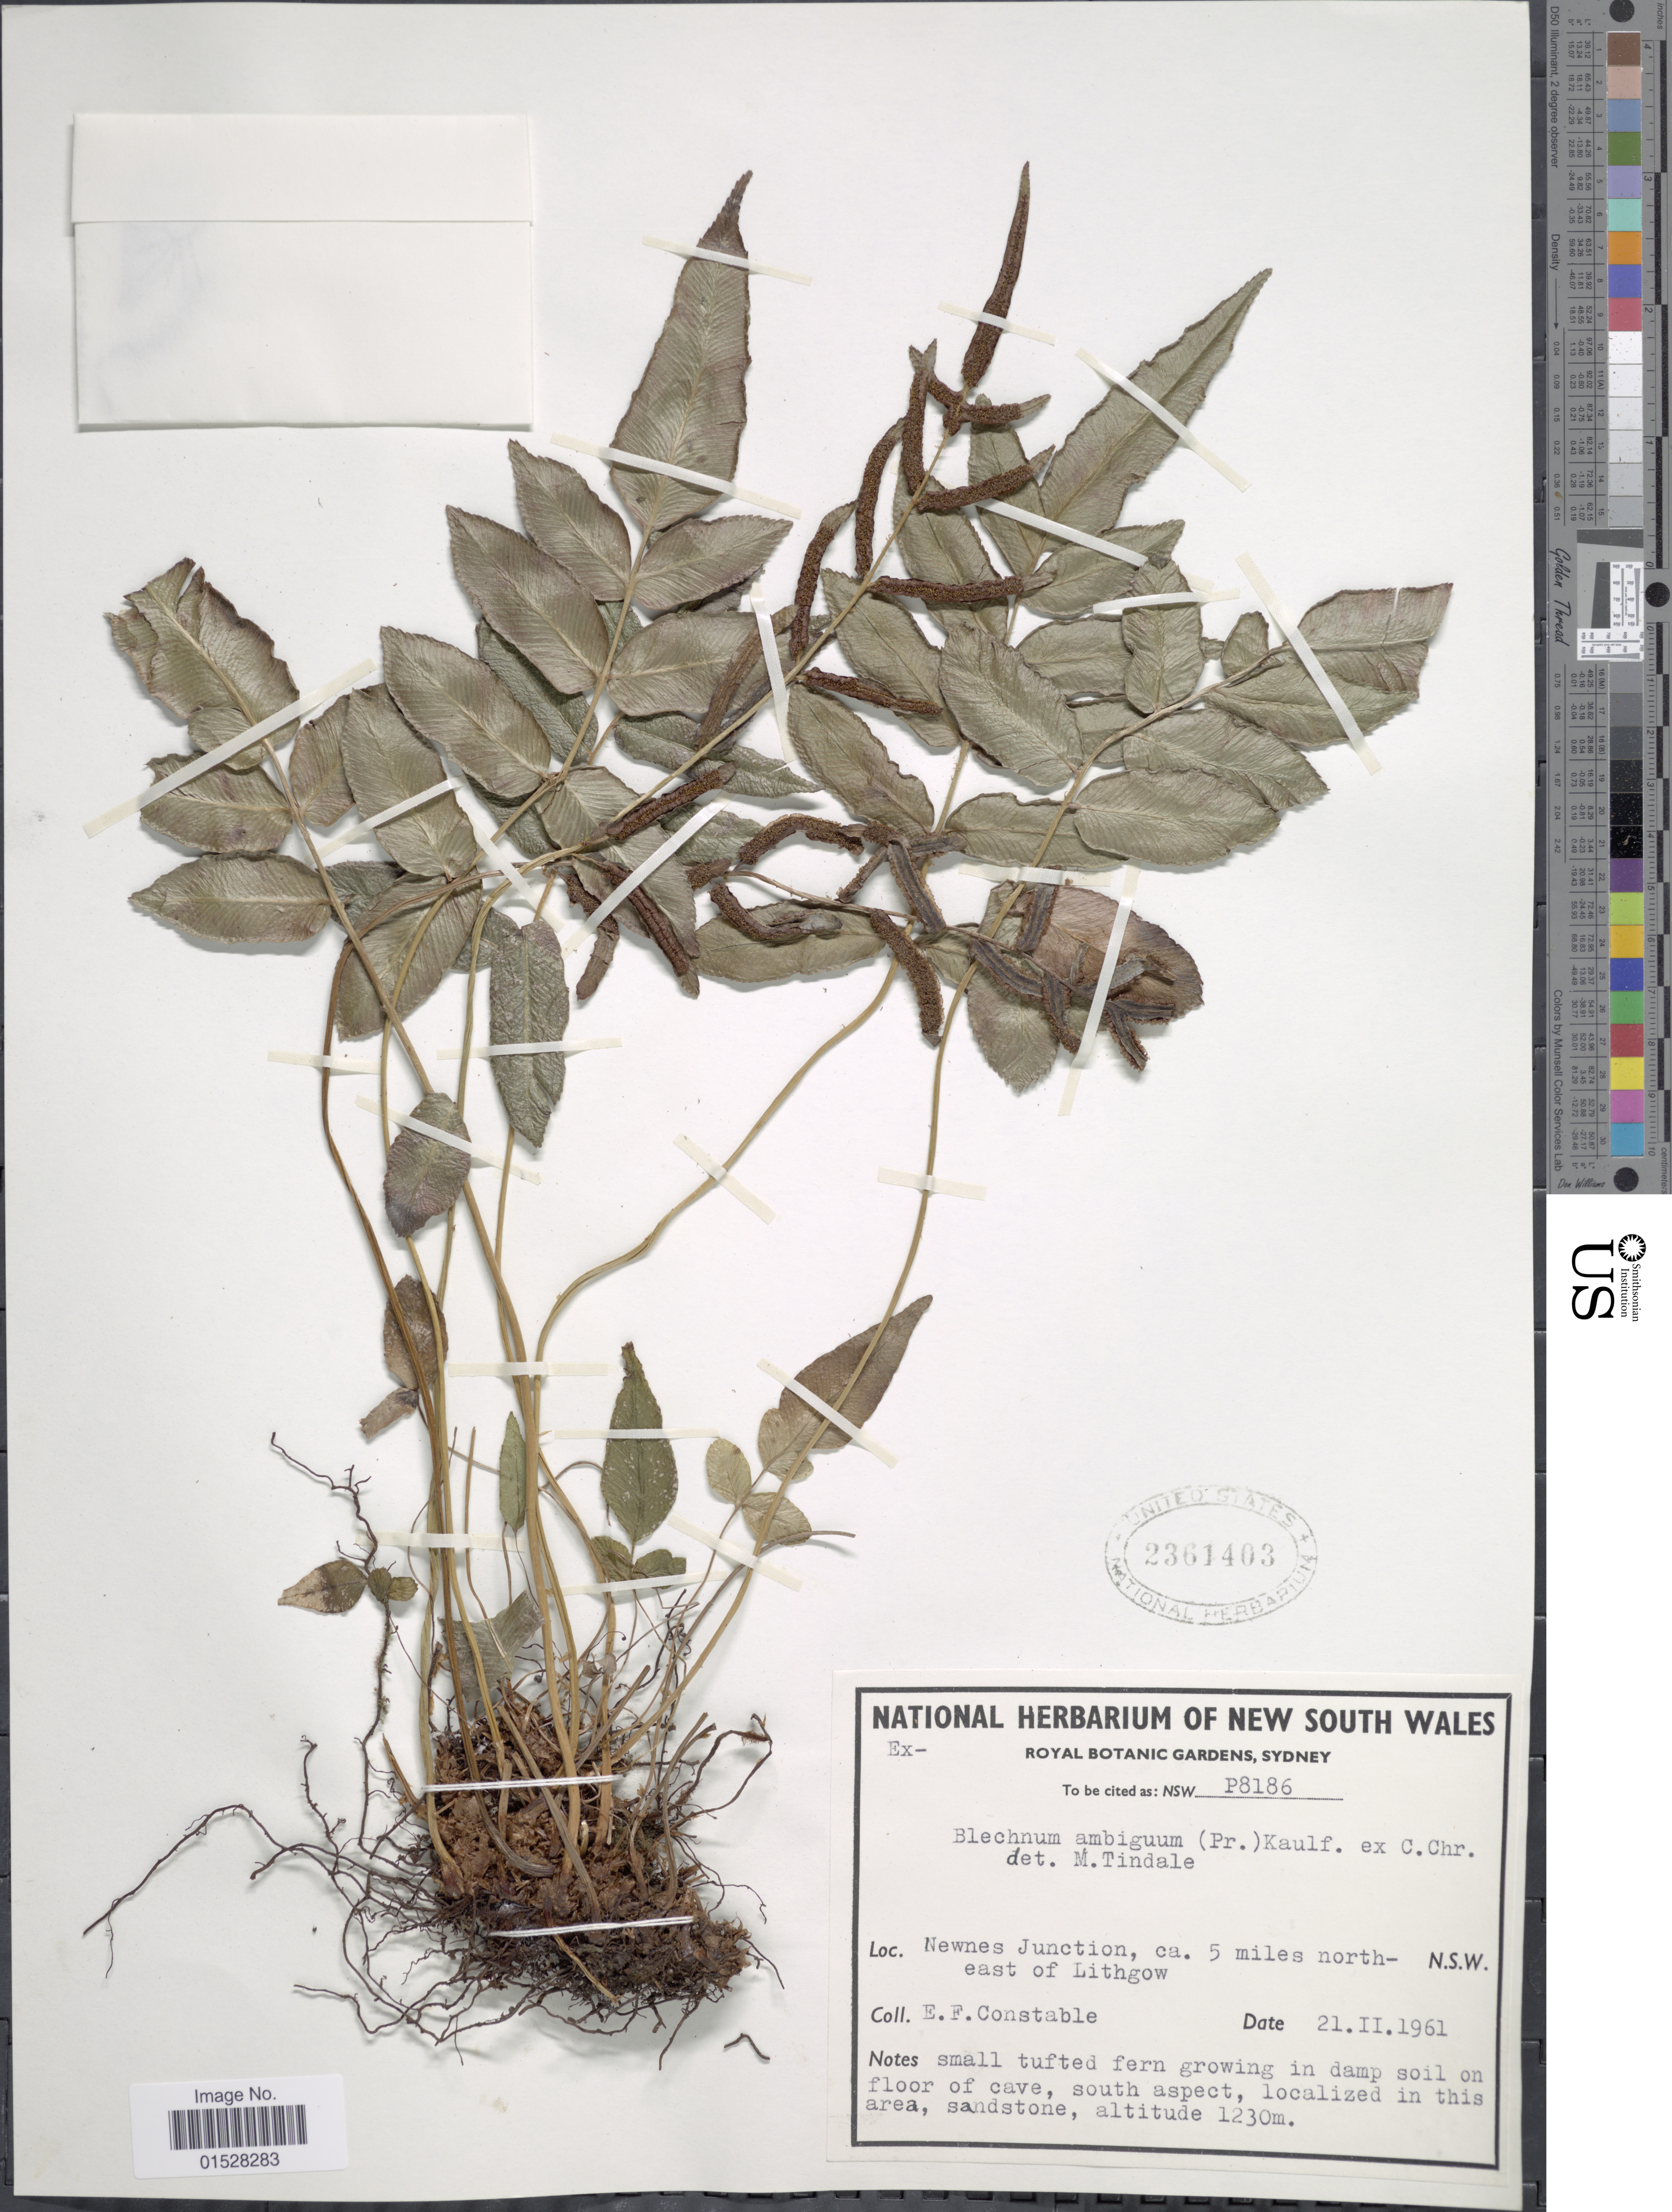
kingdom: Plantae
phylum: Tracheophyta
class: Polypodiopsida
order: Polypodiales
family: Blechnaceae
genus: Blechnum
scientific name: Blechnum ambiguum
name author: Kaulf. ex C. Presl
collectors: E. F. Constable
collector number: P8186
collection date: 1961-02-21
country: Australia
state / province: New South Wales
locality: Newnes Junction, ca. 5 miles north-east of Lithgow.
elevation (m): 1230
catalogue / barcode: US 2361403